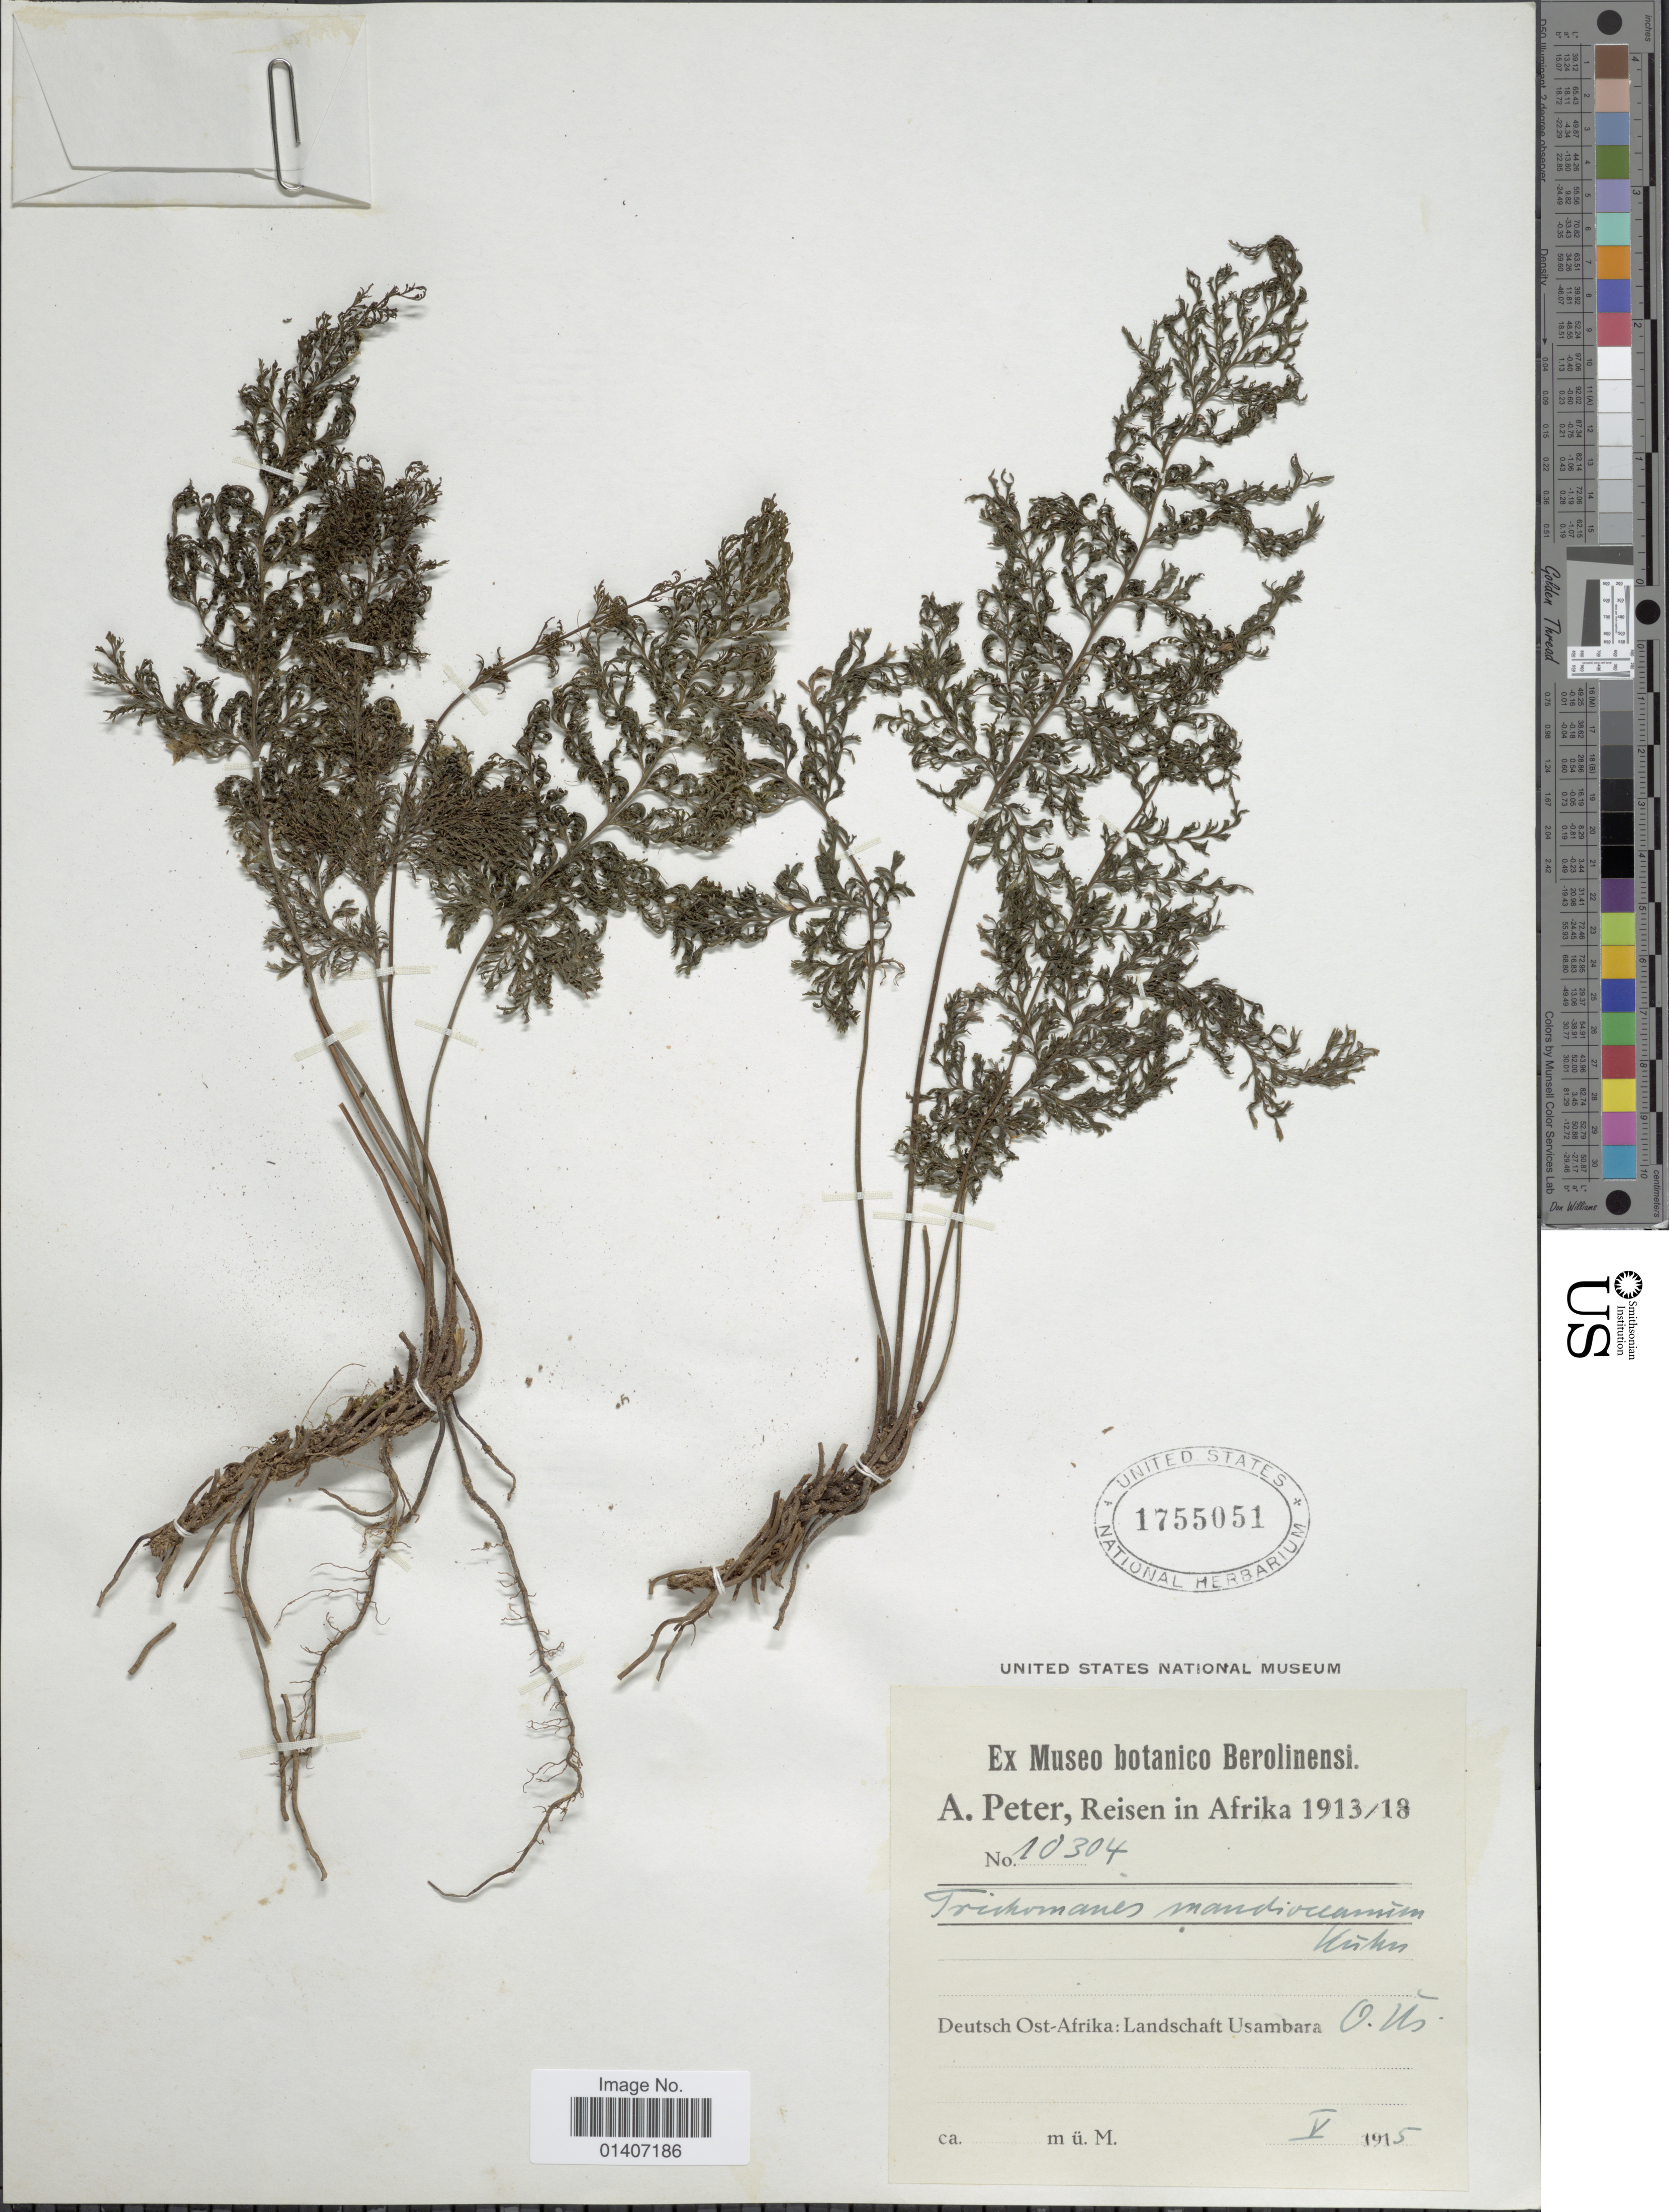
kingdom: Plantae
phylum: Tracheophyta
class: Polypodiopsida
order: Hymenophyllales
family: Hymenophyllaceae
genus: Abrodictyum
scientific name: Abrodictyum cupressoides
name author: (Desv.) Ebihara & Dubuisson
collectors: A. Peter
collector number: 10304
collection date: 1915-05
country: Tanzania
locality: Deutsch Ost-Afrika: Landschaft Usambara O. Us.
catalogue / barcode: US 1755051